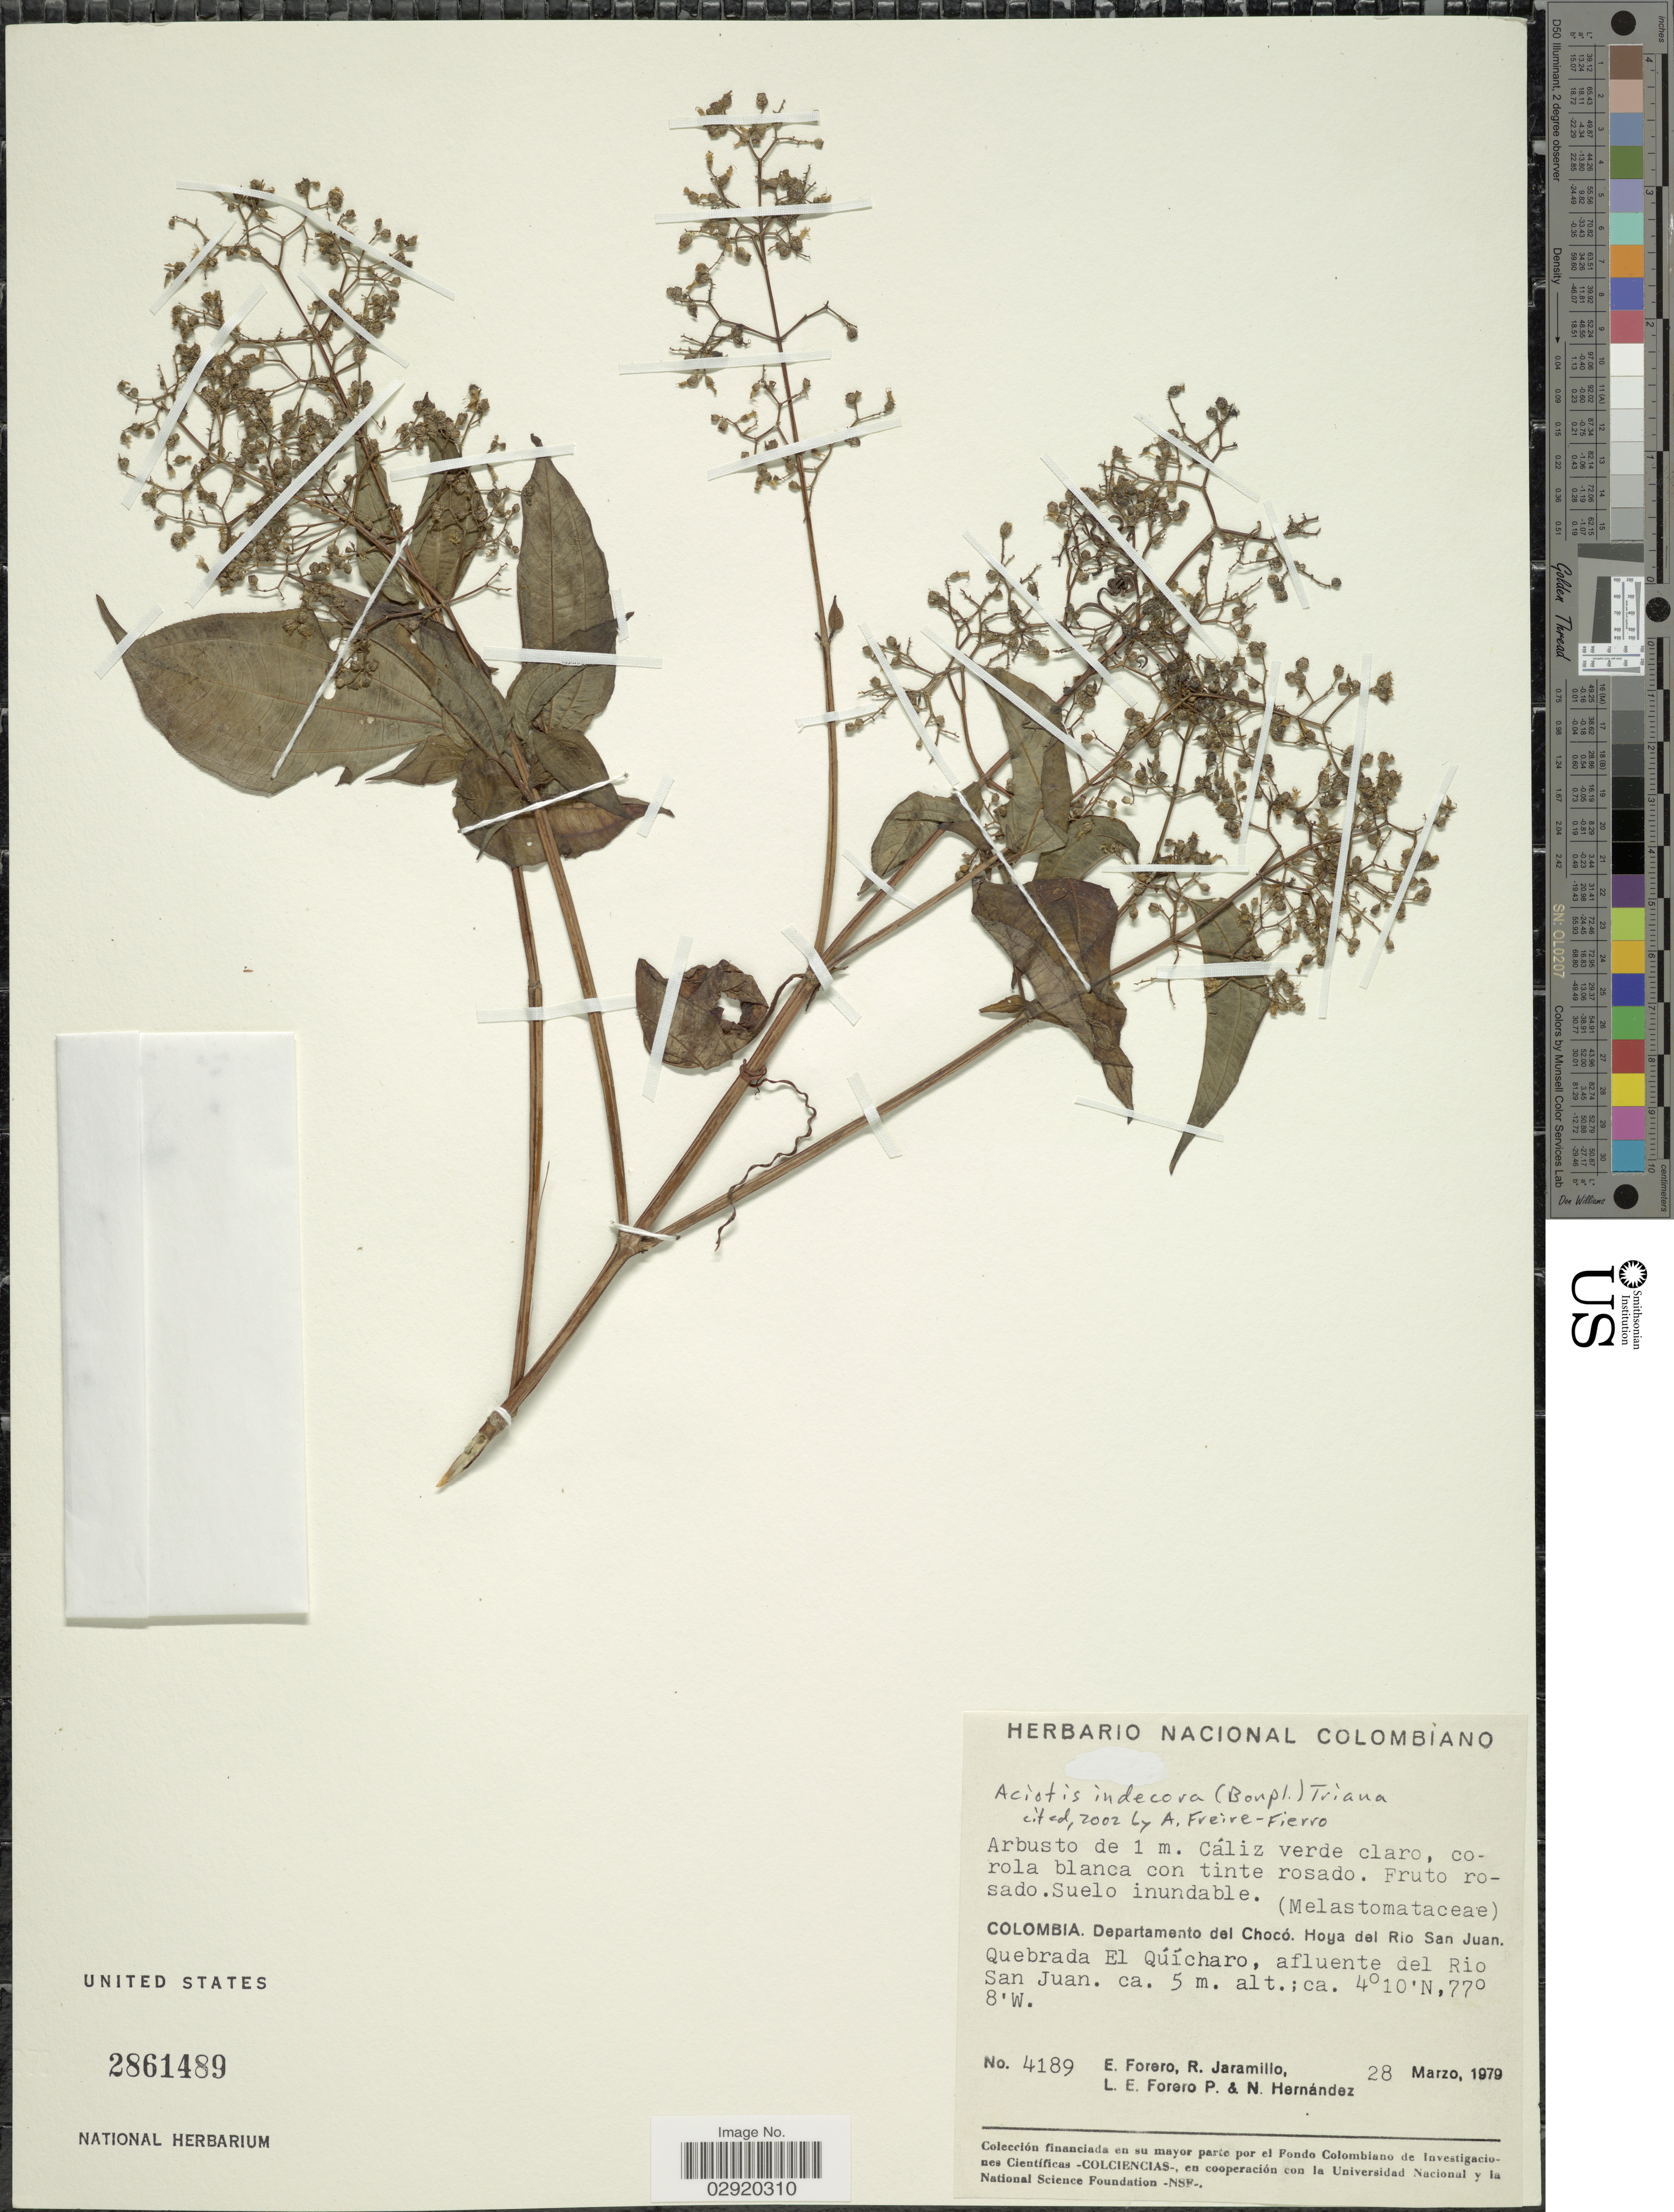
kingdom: Plantae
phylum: Tracheophyta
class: Magnoliopsida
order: Myrtales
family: Melastomataceae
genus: Aciotis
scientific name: Aciotis indecora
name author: (Bonpl.) Triana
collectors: E. Forero, R. Jaramillo, L. E. Forero & N. Hernandez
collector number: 4189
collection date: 1979-03-28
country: Colombia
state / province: Chocó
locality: Departamento del Chocó. Hoya del Rio San Juan. Quebrada El Quícharo, afluente del Rio San Juan.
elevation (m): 5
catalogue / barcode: US 2861489